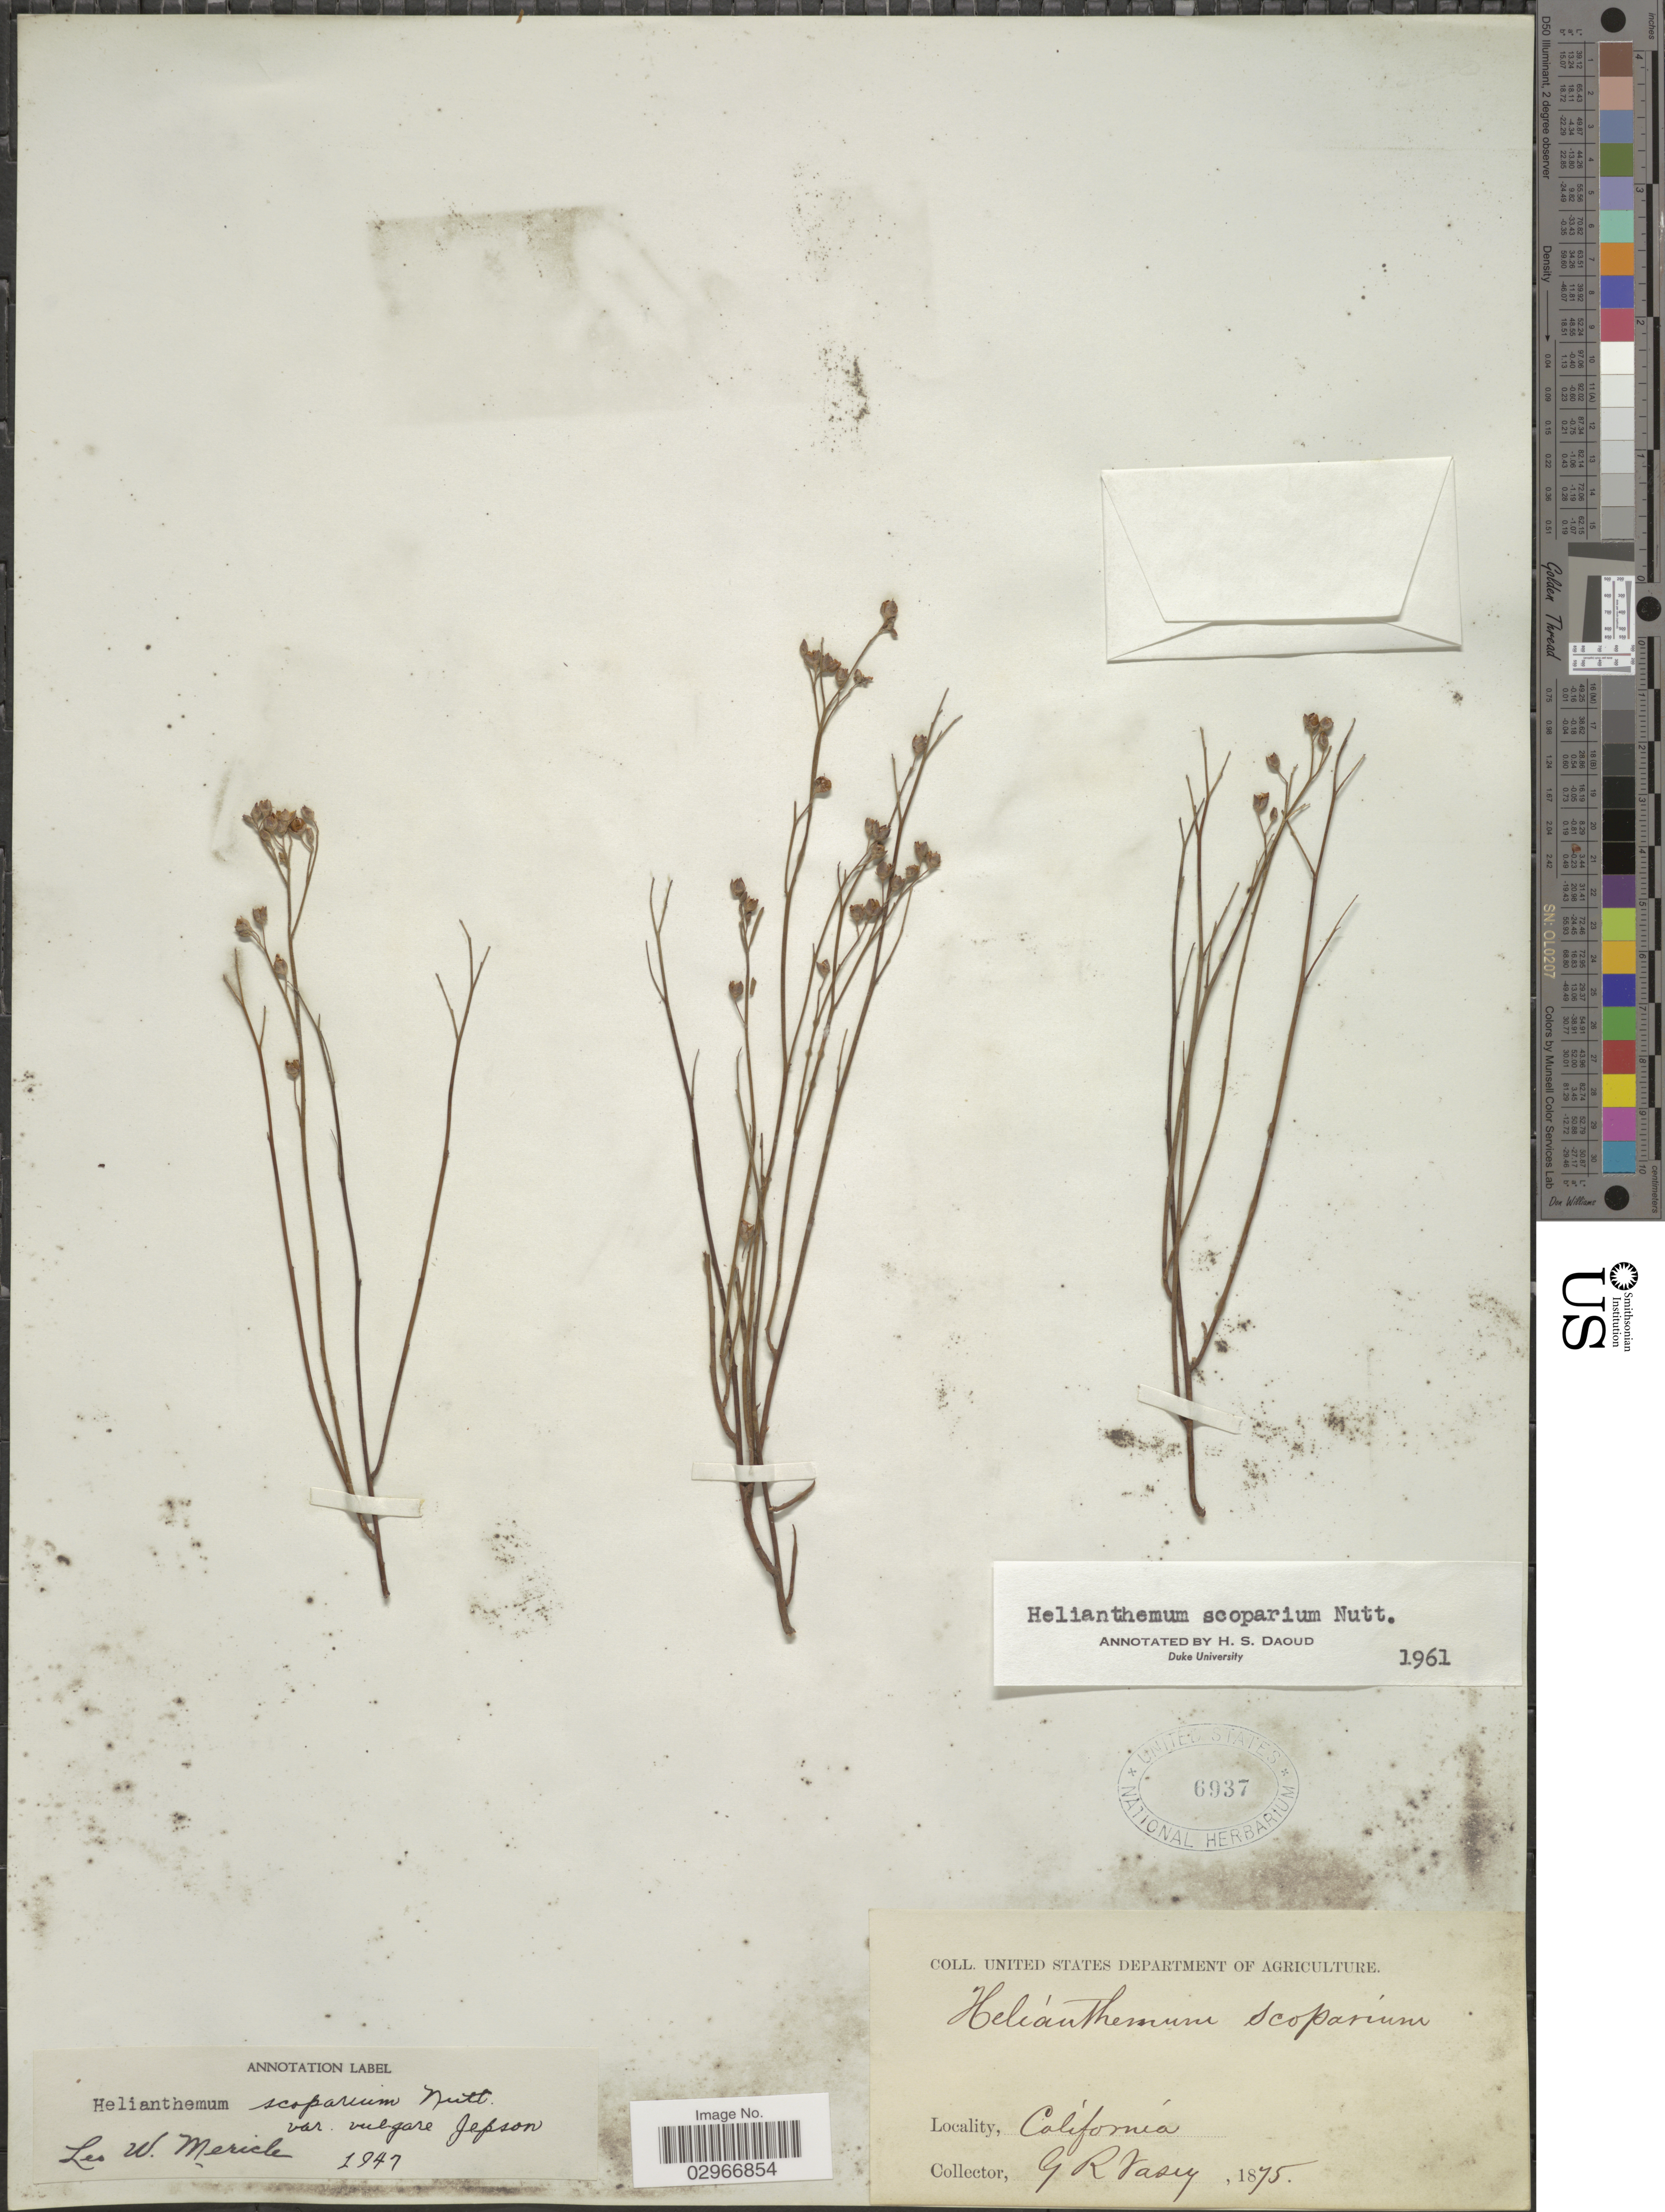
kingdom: Plantae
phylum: Tracheophyta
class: Magnoliopsida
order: Malvales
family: Cistaceae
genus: Helianthemum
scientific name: Helianthemum suffrutescens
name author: B. Schreiber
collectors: G. R. Vasey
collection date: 1875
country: United States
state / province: California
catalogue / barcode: US 6937